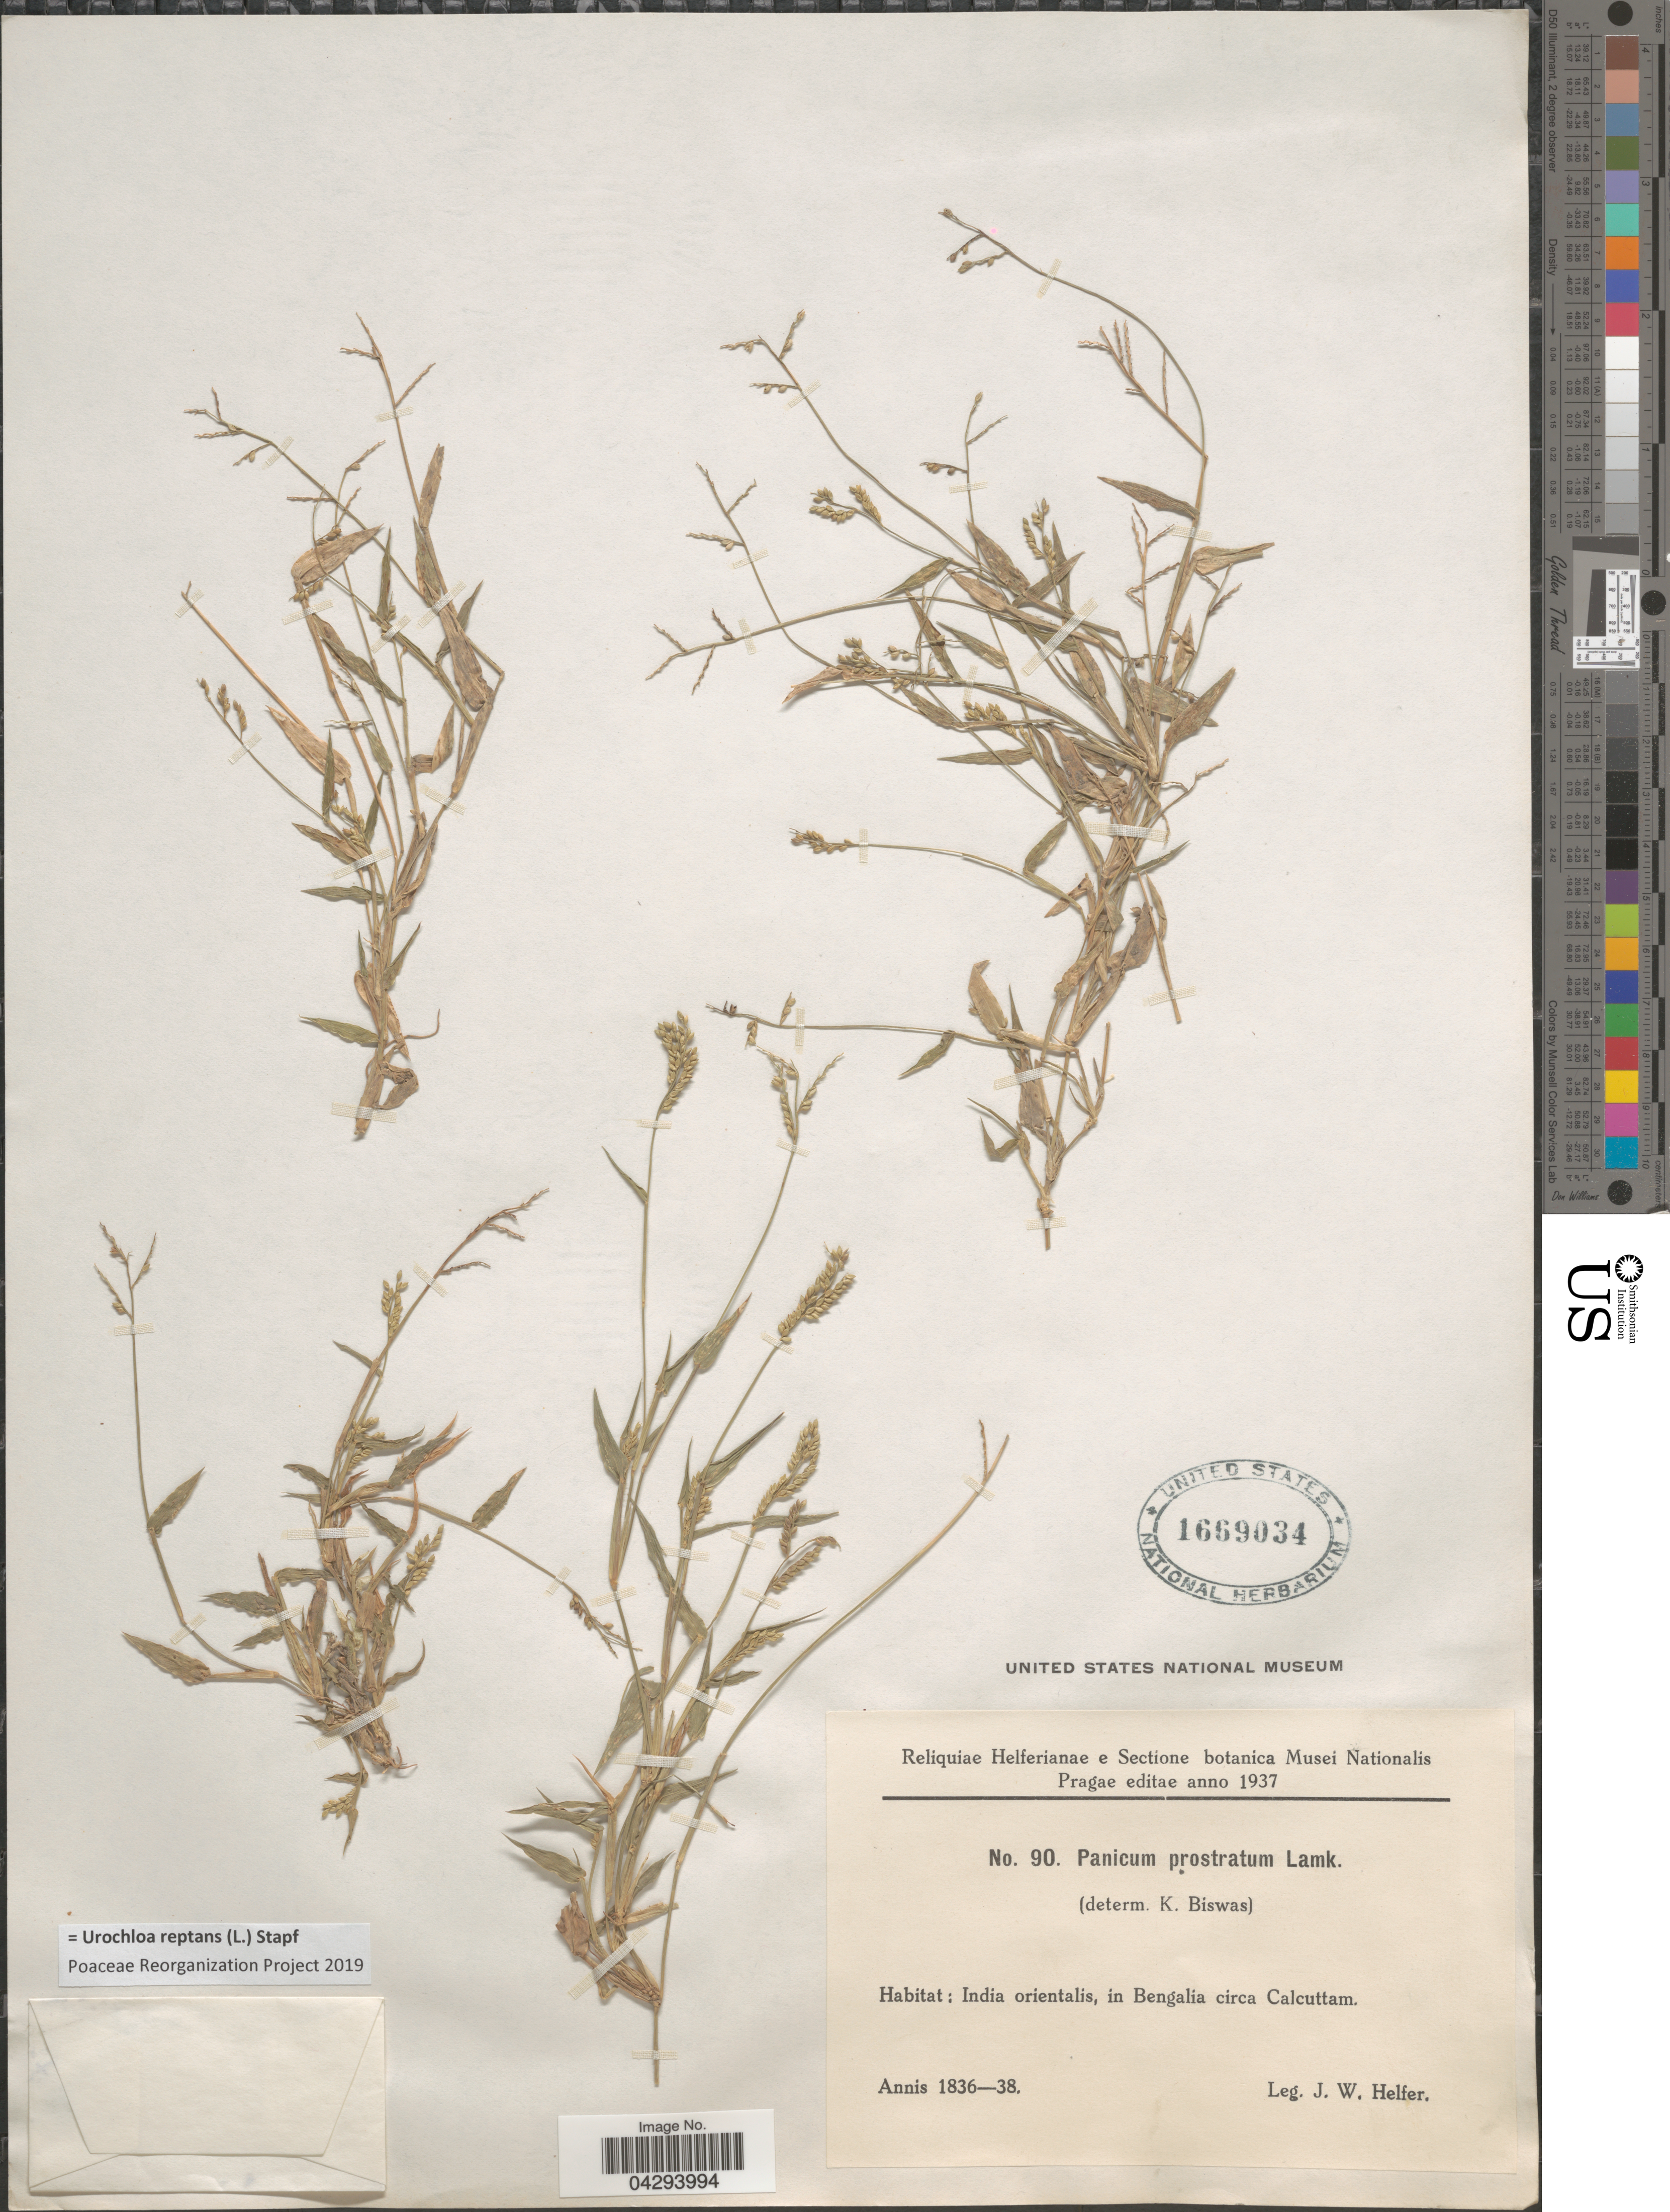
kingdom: Plantae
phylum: Tracheophyta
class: Liliopsida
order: Poales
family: Poaceae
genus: Urochloa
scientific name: Urochloa reptans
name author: (L.) Stapf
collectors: J. W. Helfer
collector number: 90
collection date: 1836/1838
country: India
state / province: West Bengal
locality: India orientalis, in Bengalia circa Calcuttam.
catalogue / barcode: US 1669034